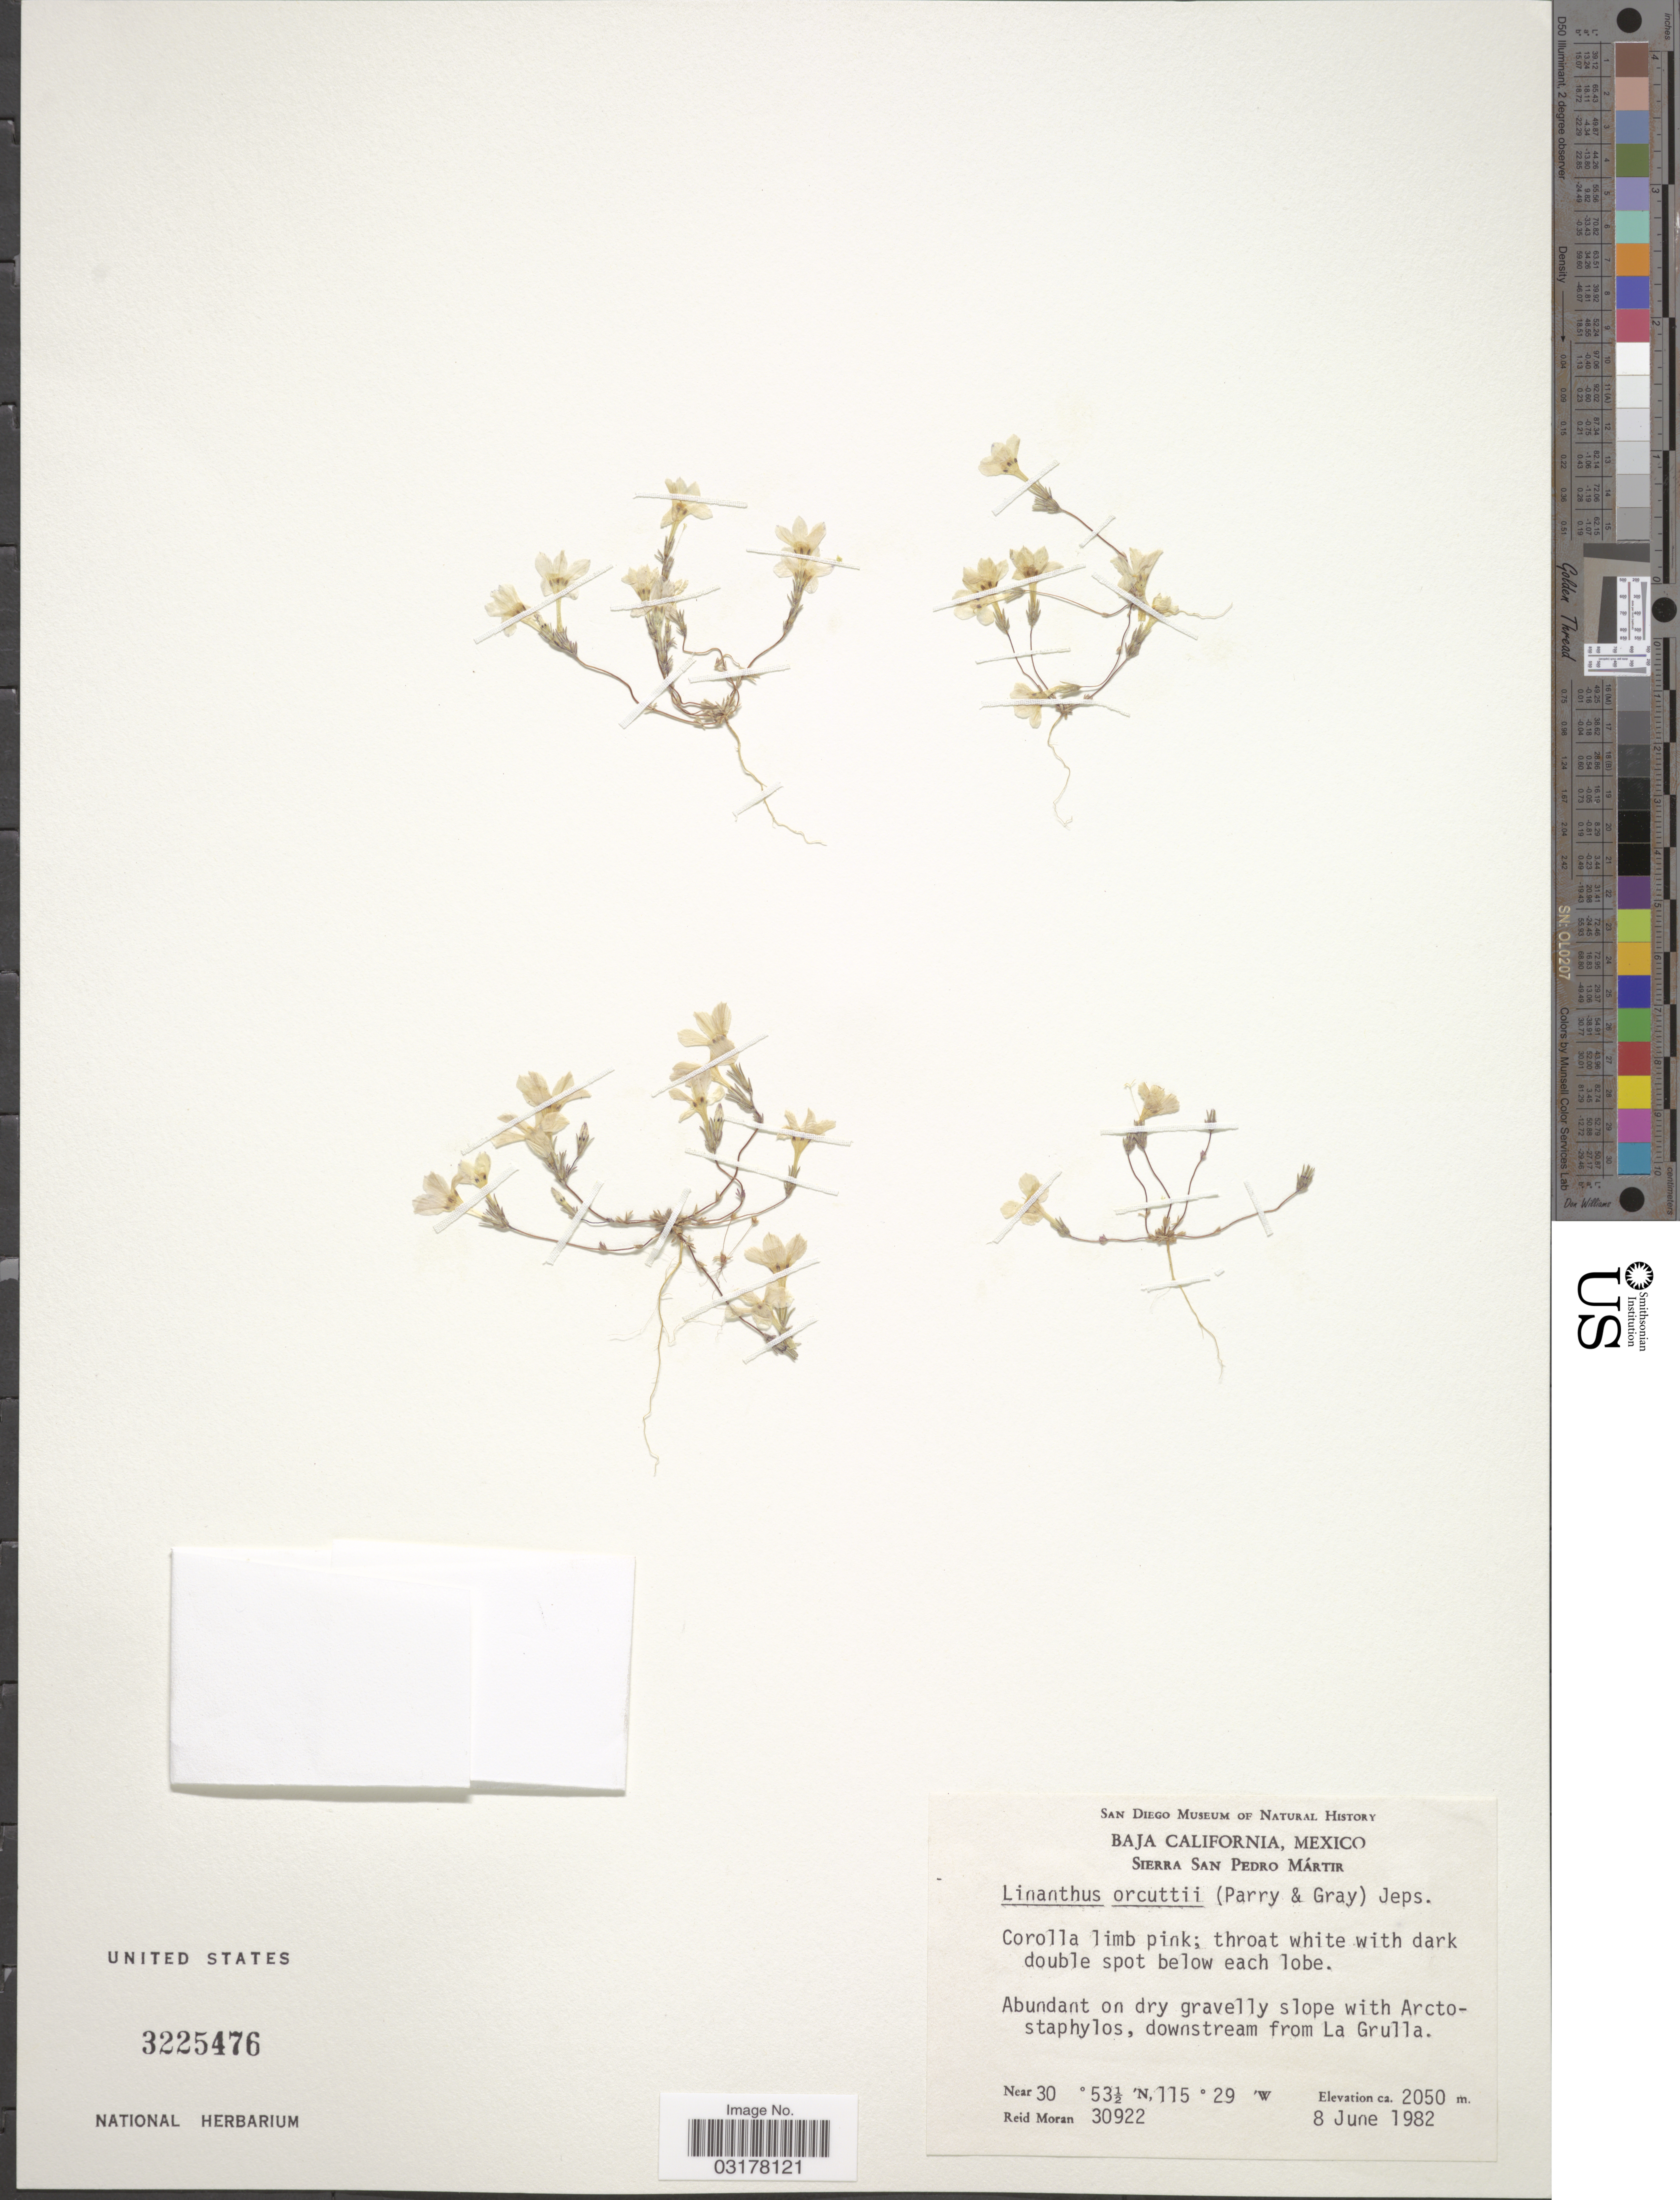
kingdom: Plantae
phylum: Tracheophyta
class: Magnoliopsida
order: Ericales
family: Polemoniaceae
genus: Linanthus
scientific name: Linanthus orcuttii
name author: (A. Gray ex Parry) Jeps.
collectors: R. Moran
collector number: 30922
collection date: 1982-06-08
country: Mexico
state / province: Baja California Norte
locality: Sierra San Pedro Mártir. Downstream from La Grulla.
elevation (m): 2050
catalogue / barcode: US 3225476